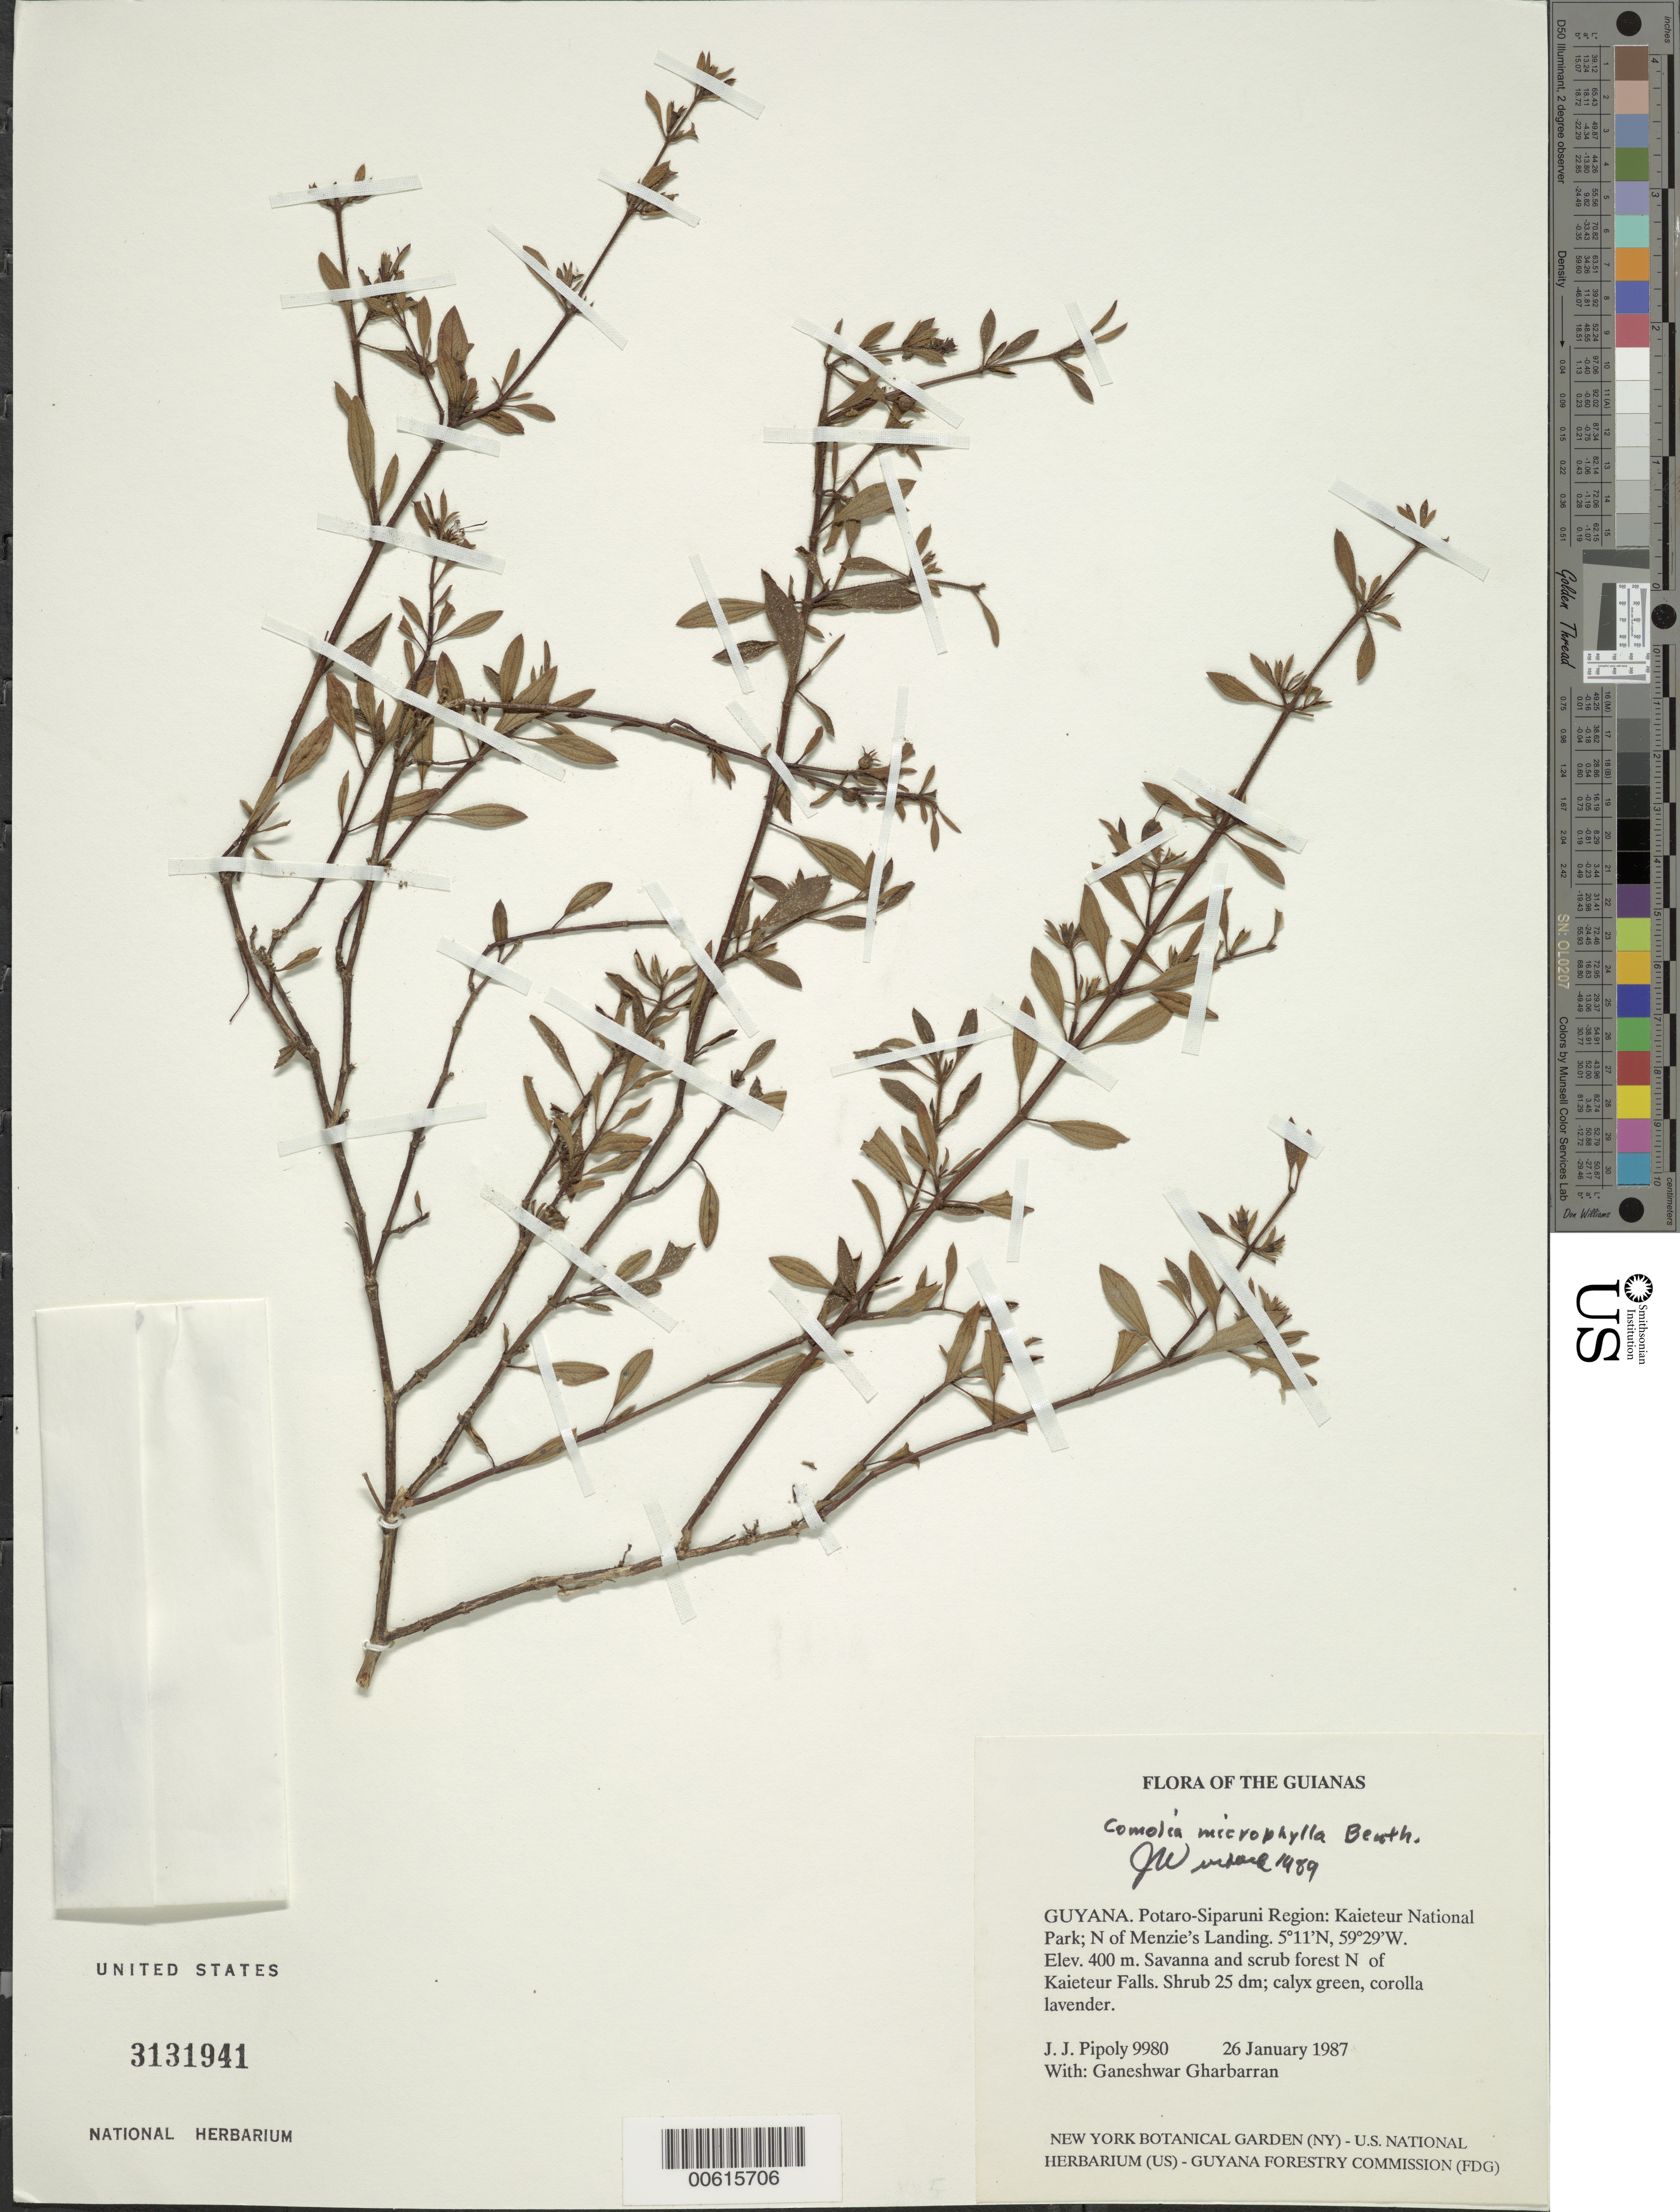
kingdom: Plantae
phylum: Tracheophyta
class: Magnoliopsida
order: Myrtales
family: Melastomataceae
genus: Comolia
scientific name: Comolia veronicifolia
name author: Benth.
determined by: Nunes da Silva, Diego, (RB), Jardim Botanico do Rio de Janeiro - Herbario (BRAZIL)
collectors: J. J. Pipoly & G. Gharbarran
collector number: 9980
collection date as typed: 26 January 1987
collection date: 1987-01-26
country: Guyana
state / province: Potaro-Siparuni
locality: Kaieteur National Park; N of Menzie's Landing and Kaieteur Falls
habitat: Savanna and scrub forest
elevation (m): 400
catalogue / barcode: US 3131941